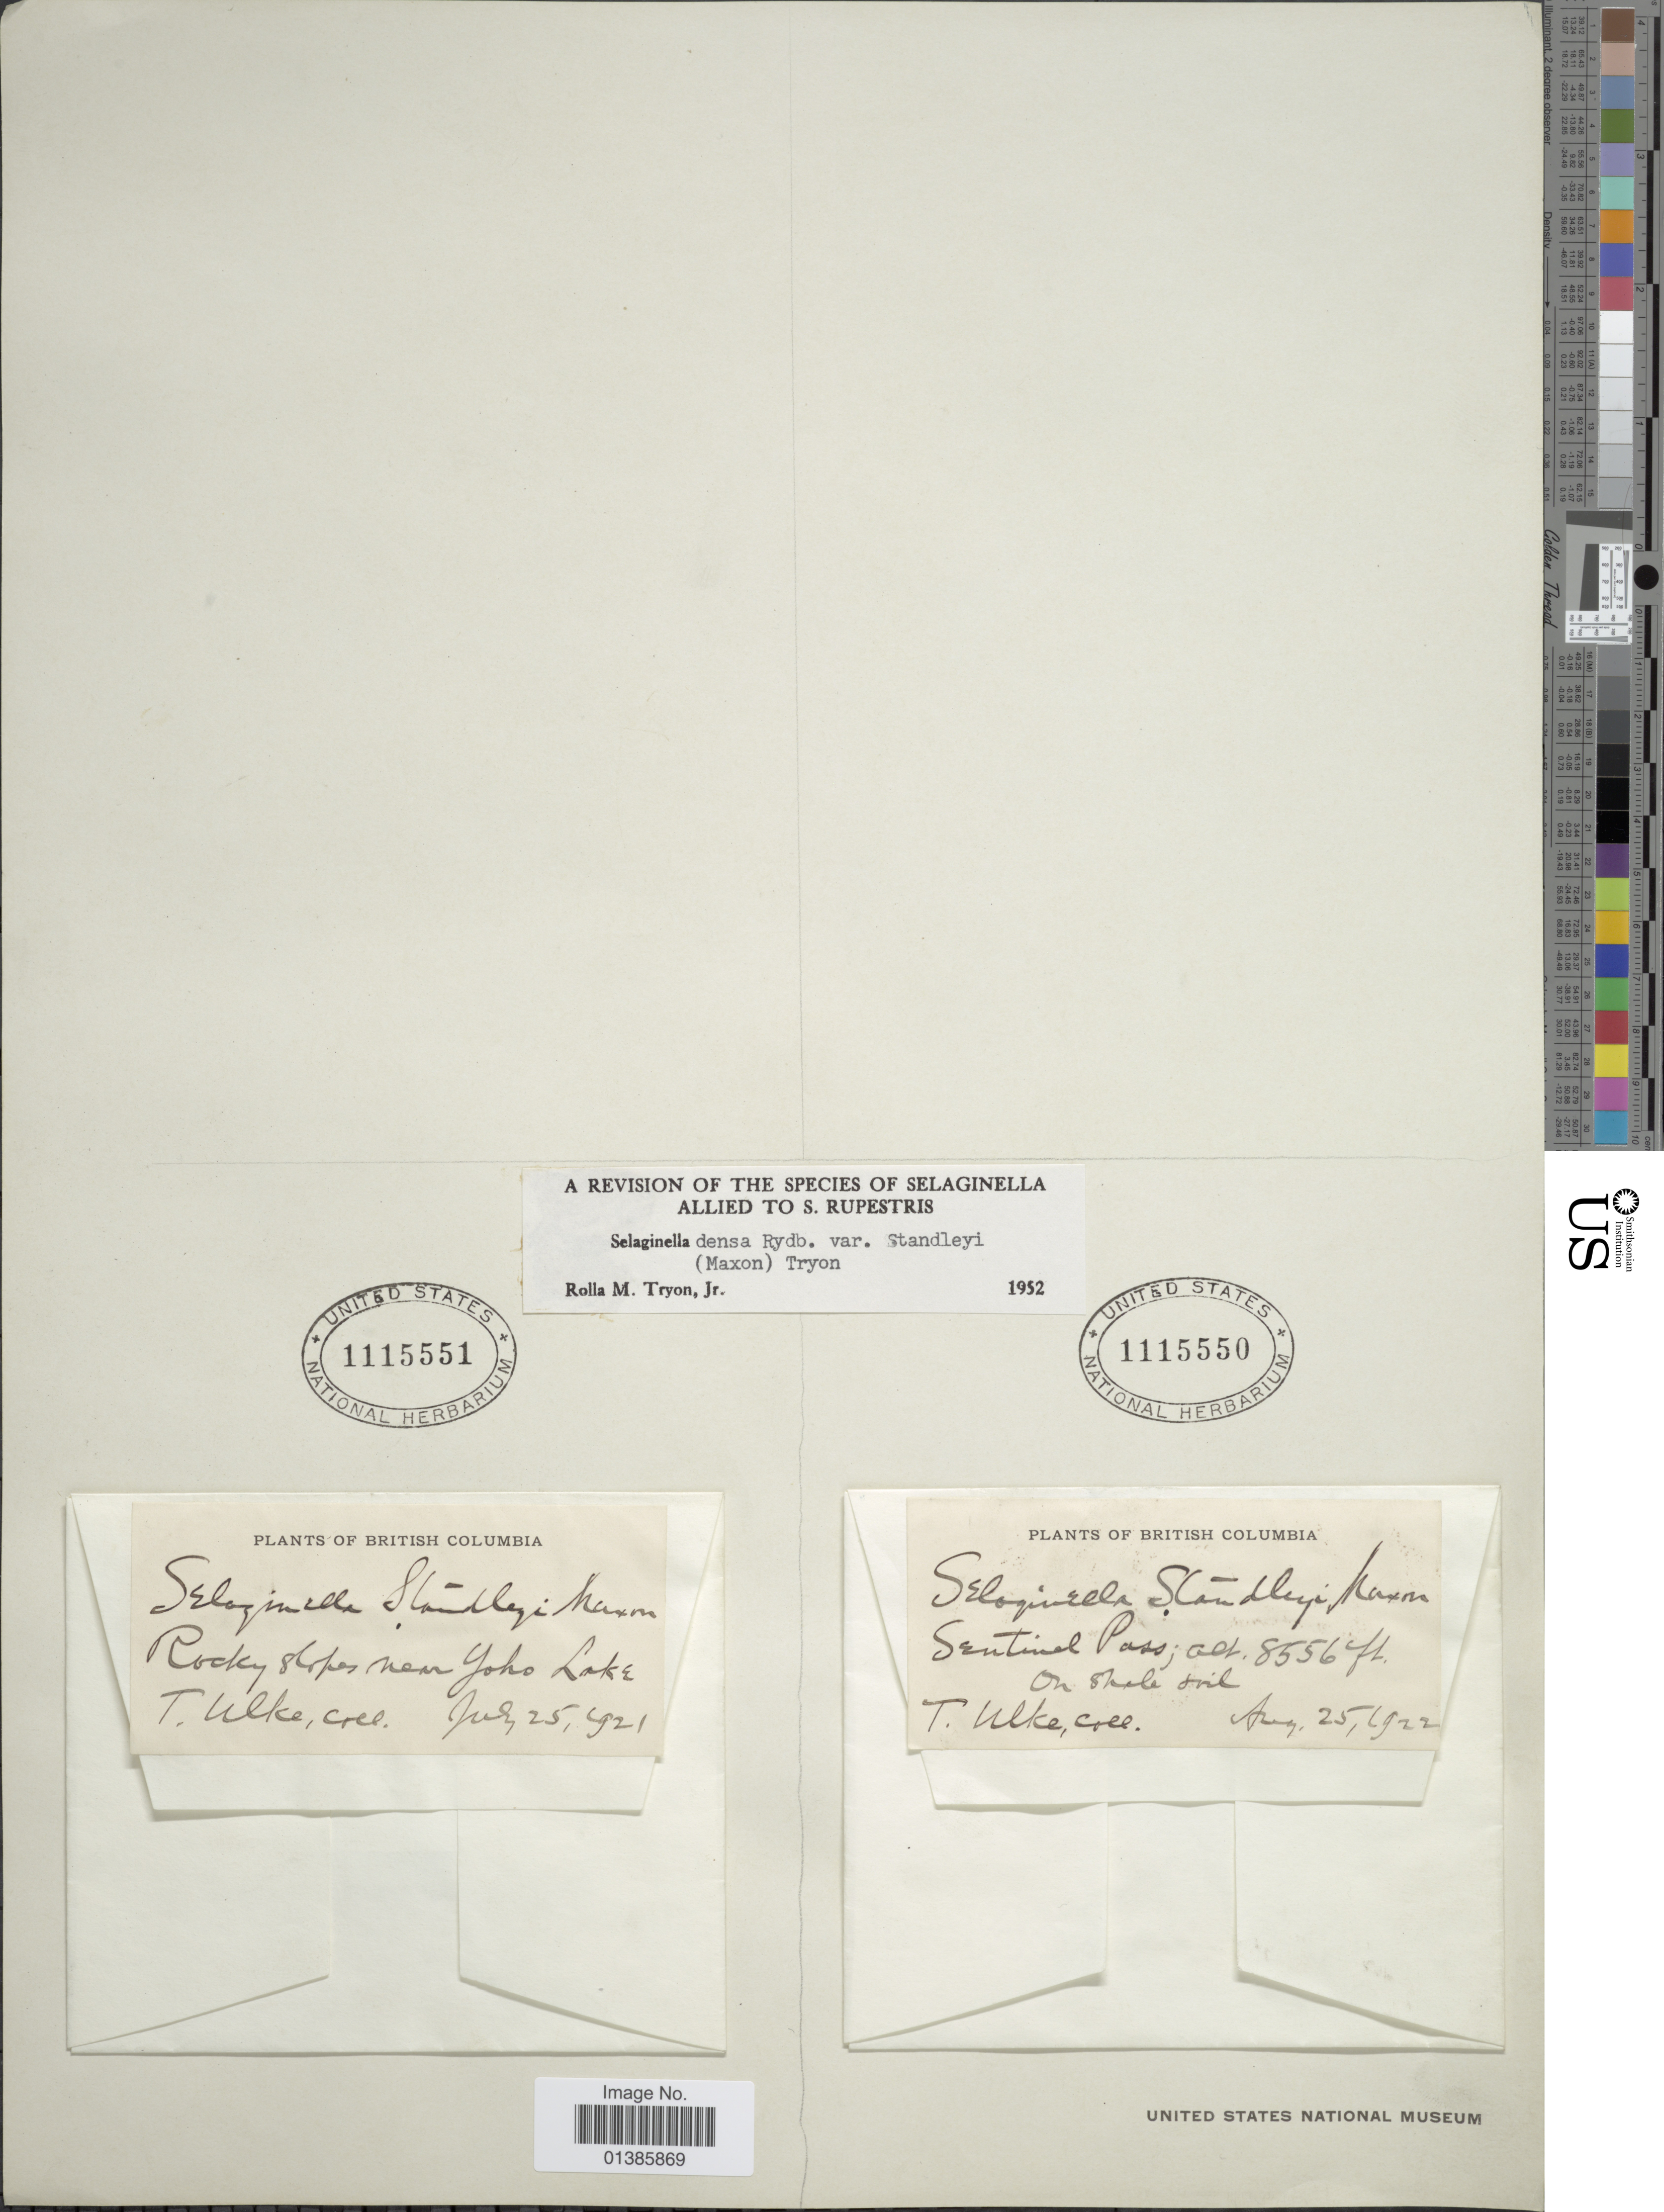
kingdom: Plantae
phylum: Tracheophyta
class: Lycopodiopsida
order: Selaginellales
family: Selaginellaceae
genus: Selaginella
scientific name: Selaginella densa var. standleyi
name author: (Maxon) R.M. Tryon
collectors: T. Ulke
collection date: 1922-08-25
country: Canada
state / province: British Columbia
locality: Sentinal Pass.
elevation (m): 2608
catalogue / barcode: US 1115550